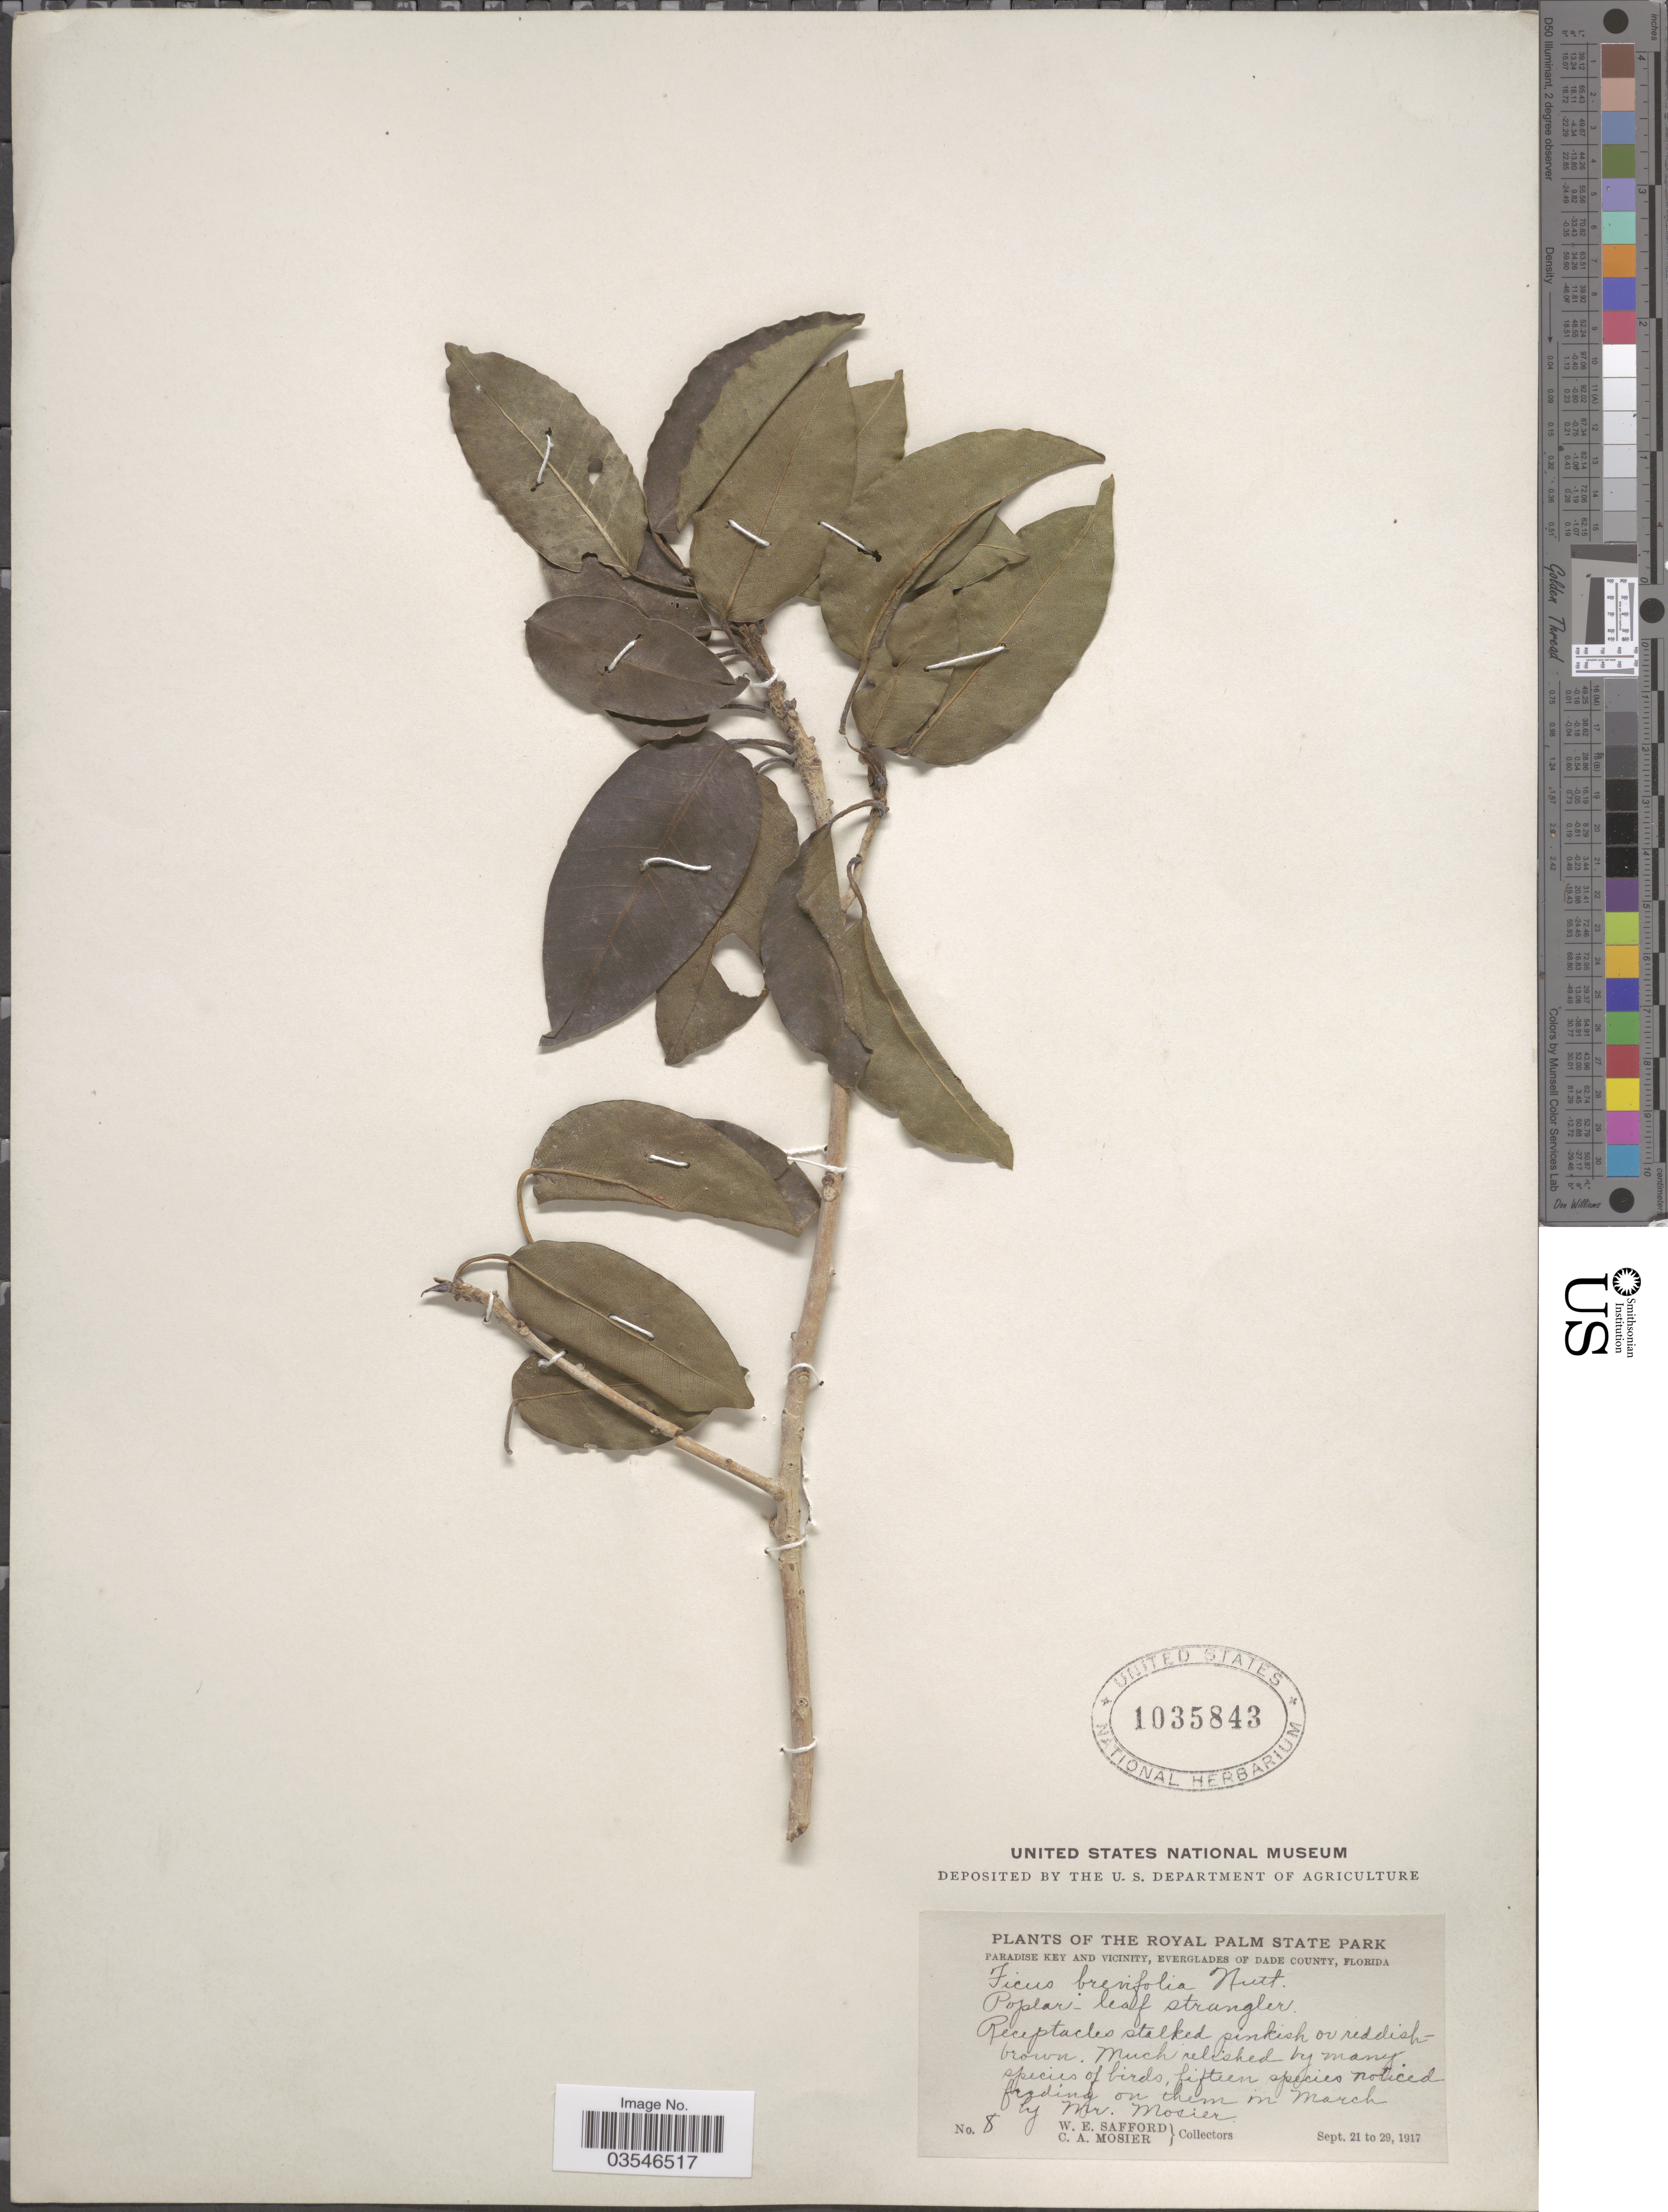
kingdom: Plantae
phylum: Tracheophyta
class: Magnoliopsida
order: Rosales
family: Moraceae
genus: Ficus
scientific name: Ficus brevifolia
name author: Nutt.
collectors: W. E. Safford & C. A. Mosier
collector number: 8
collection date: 1917-09-21/1917-09-29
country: United States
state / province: Florida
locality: The Royal Palm State Park, Paradise Key and Vicinity, Everglades of Dade County.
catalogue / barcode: US 1035843